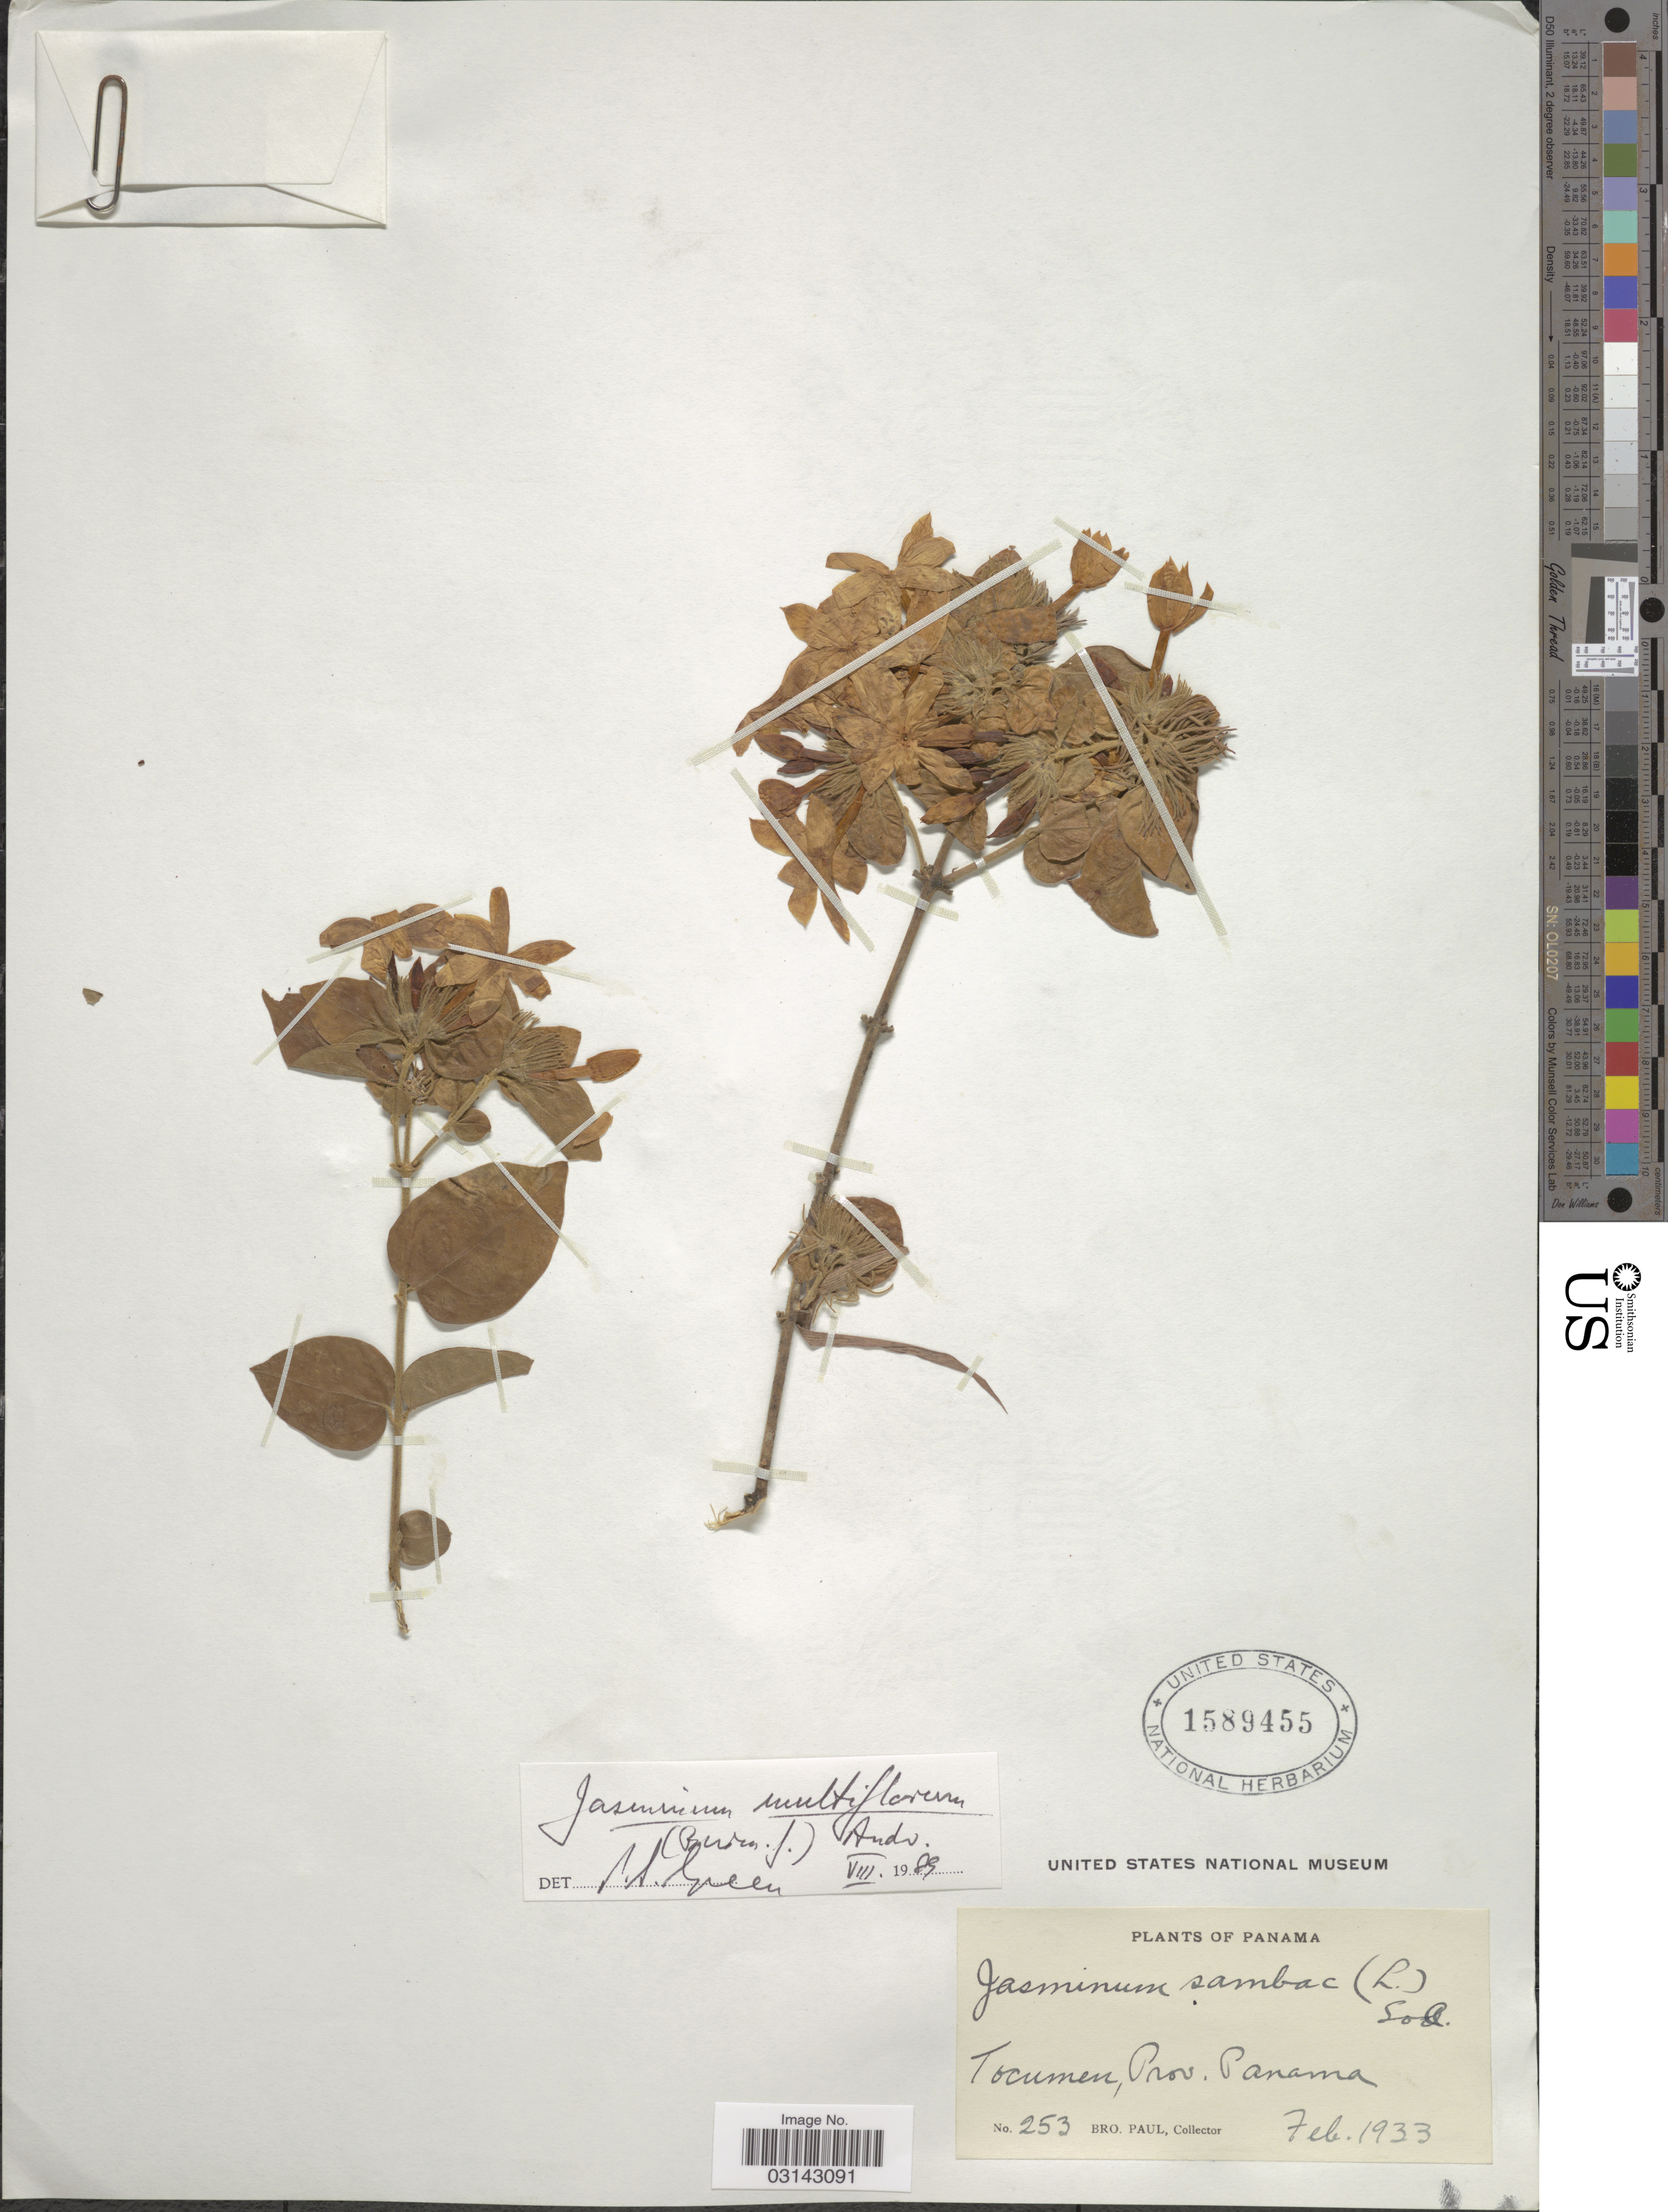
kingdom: Plantae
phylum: Tracheophyta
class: Magnoliopsida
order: Lamiales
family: Oleaceae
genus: Jasminum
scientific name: Jasminum multiflorum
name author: (Burm. f.) Andrews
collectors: B. Paul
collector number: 253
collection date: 1933-02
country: Panama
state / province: Panamá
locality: Tocumen, Prov. Panama.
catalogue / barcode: US 1589455